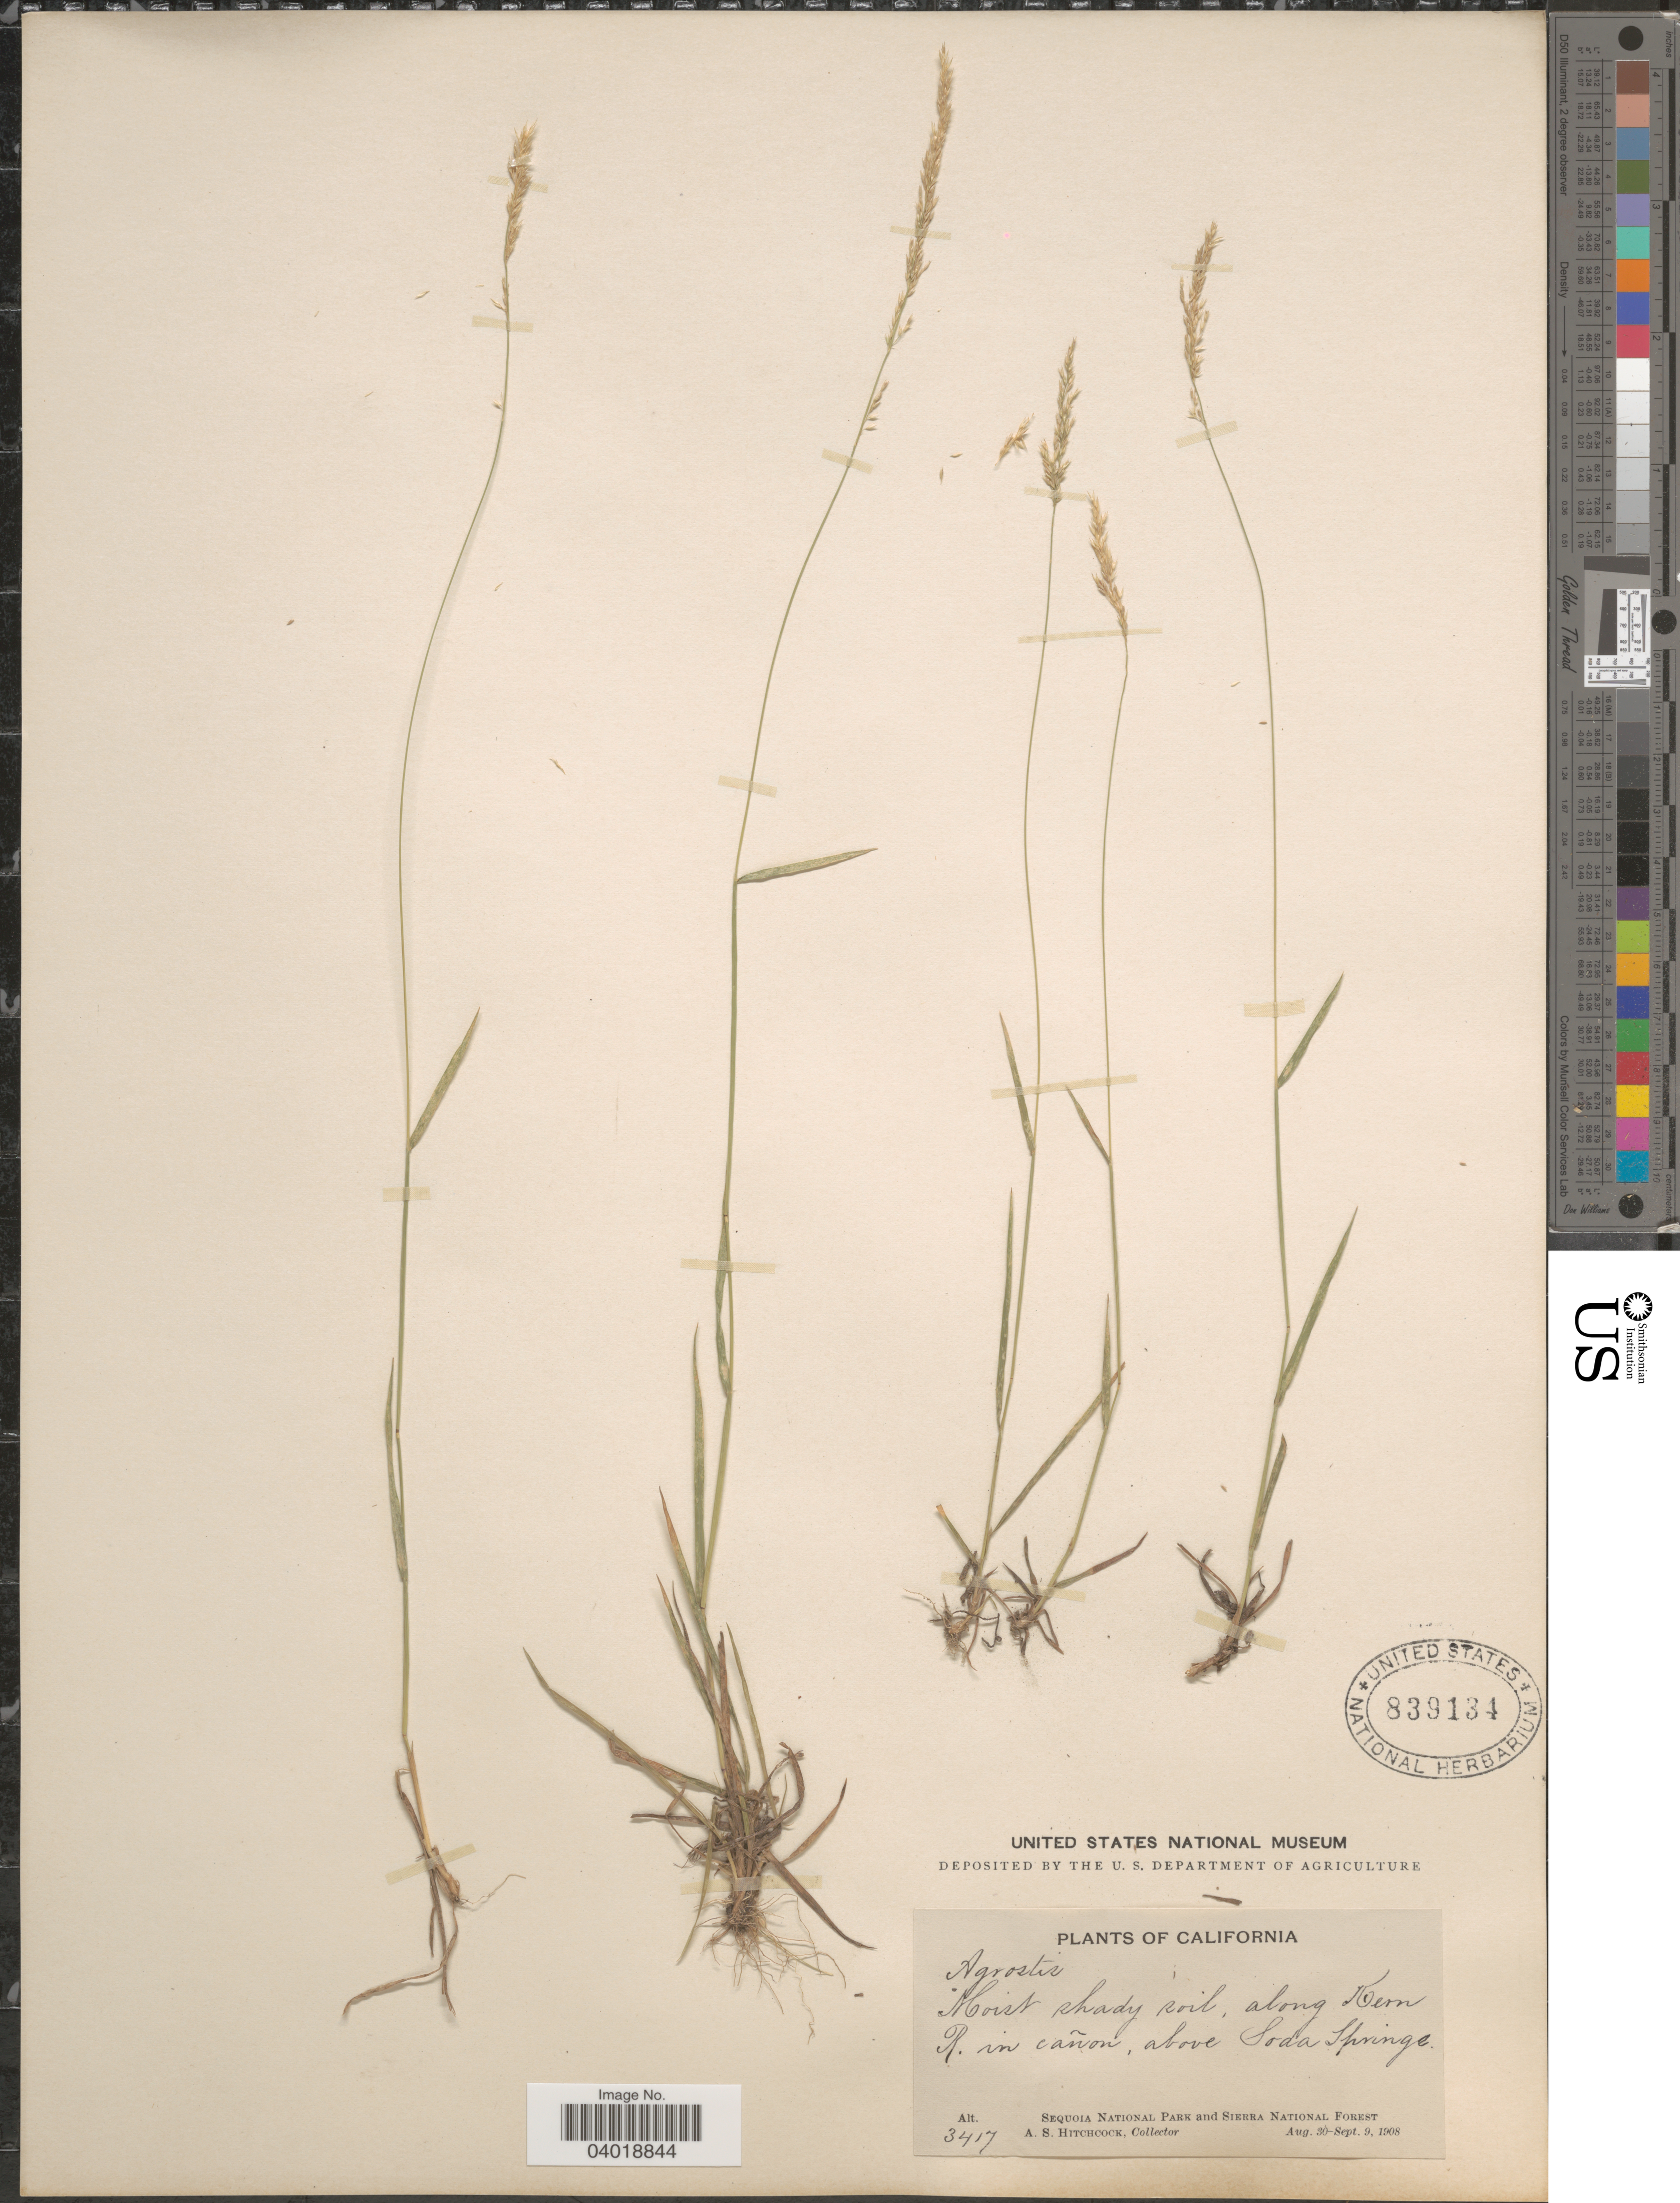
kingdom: Plantae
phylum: Tracheophyta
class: Liliopsida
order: Poales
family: Poaceae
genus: Agrostis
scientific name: Agrostis exarata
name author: Trin.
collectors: A. S. Hitchcock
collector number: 3417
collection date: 1908-08-30/1908-09-09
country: United States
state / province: California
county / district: Kern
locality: Along Kern R. in cañon, above Soda Springs. Sequoia National Park and Sierra National Forest.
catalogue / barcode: US 839134